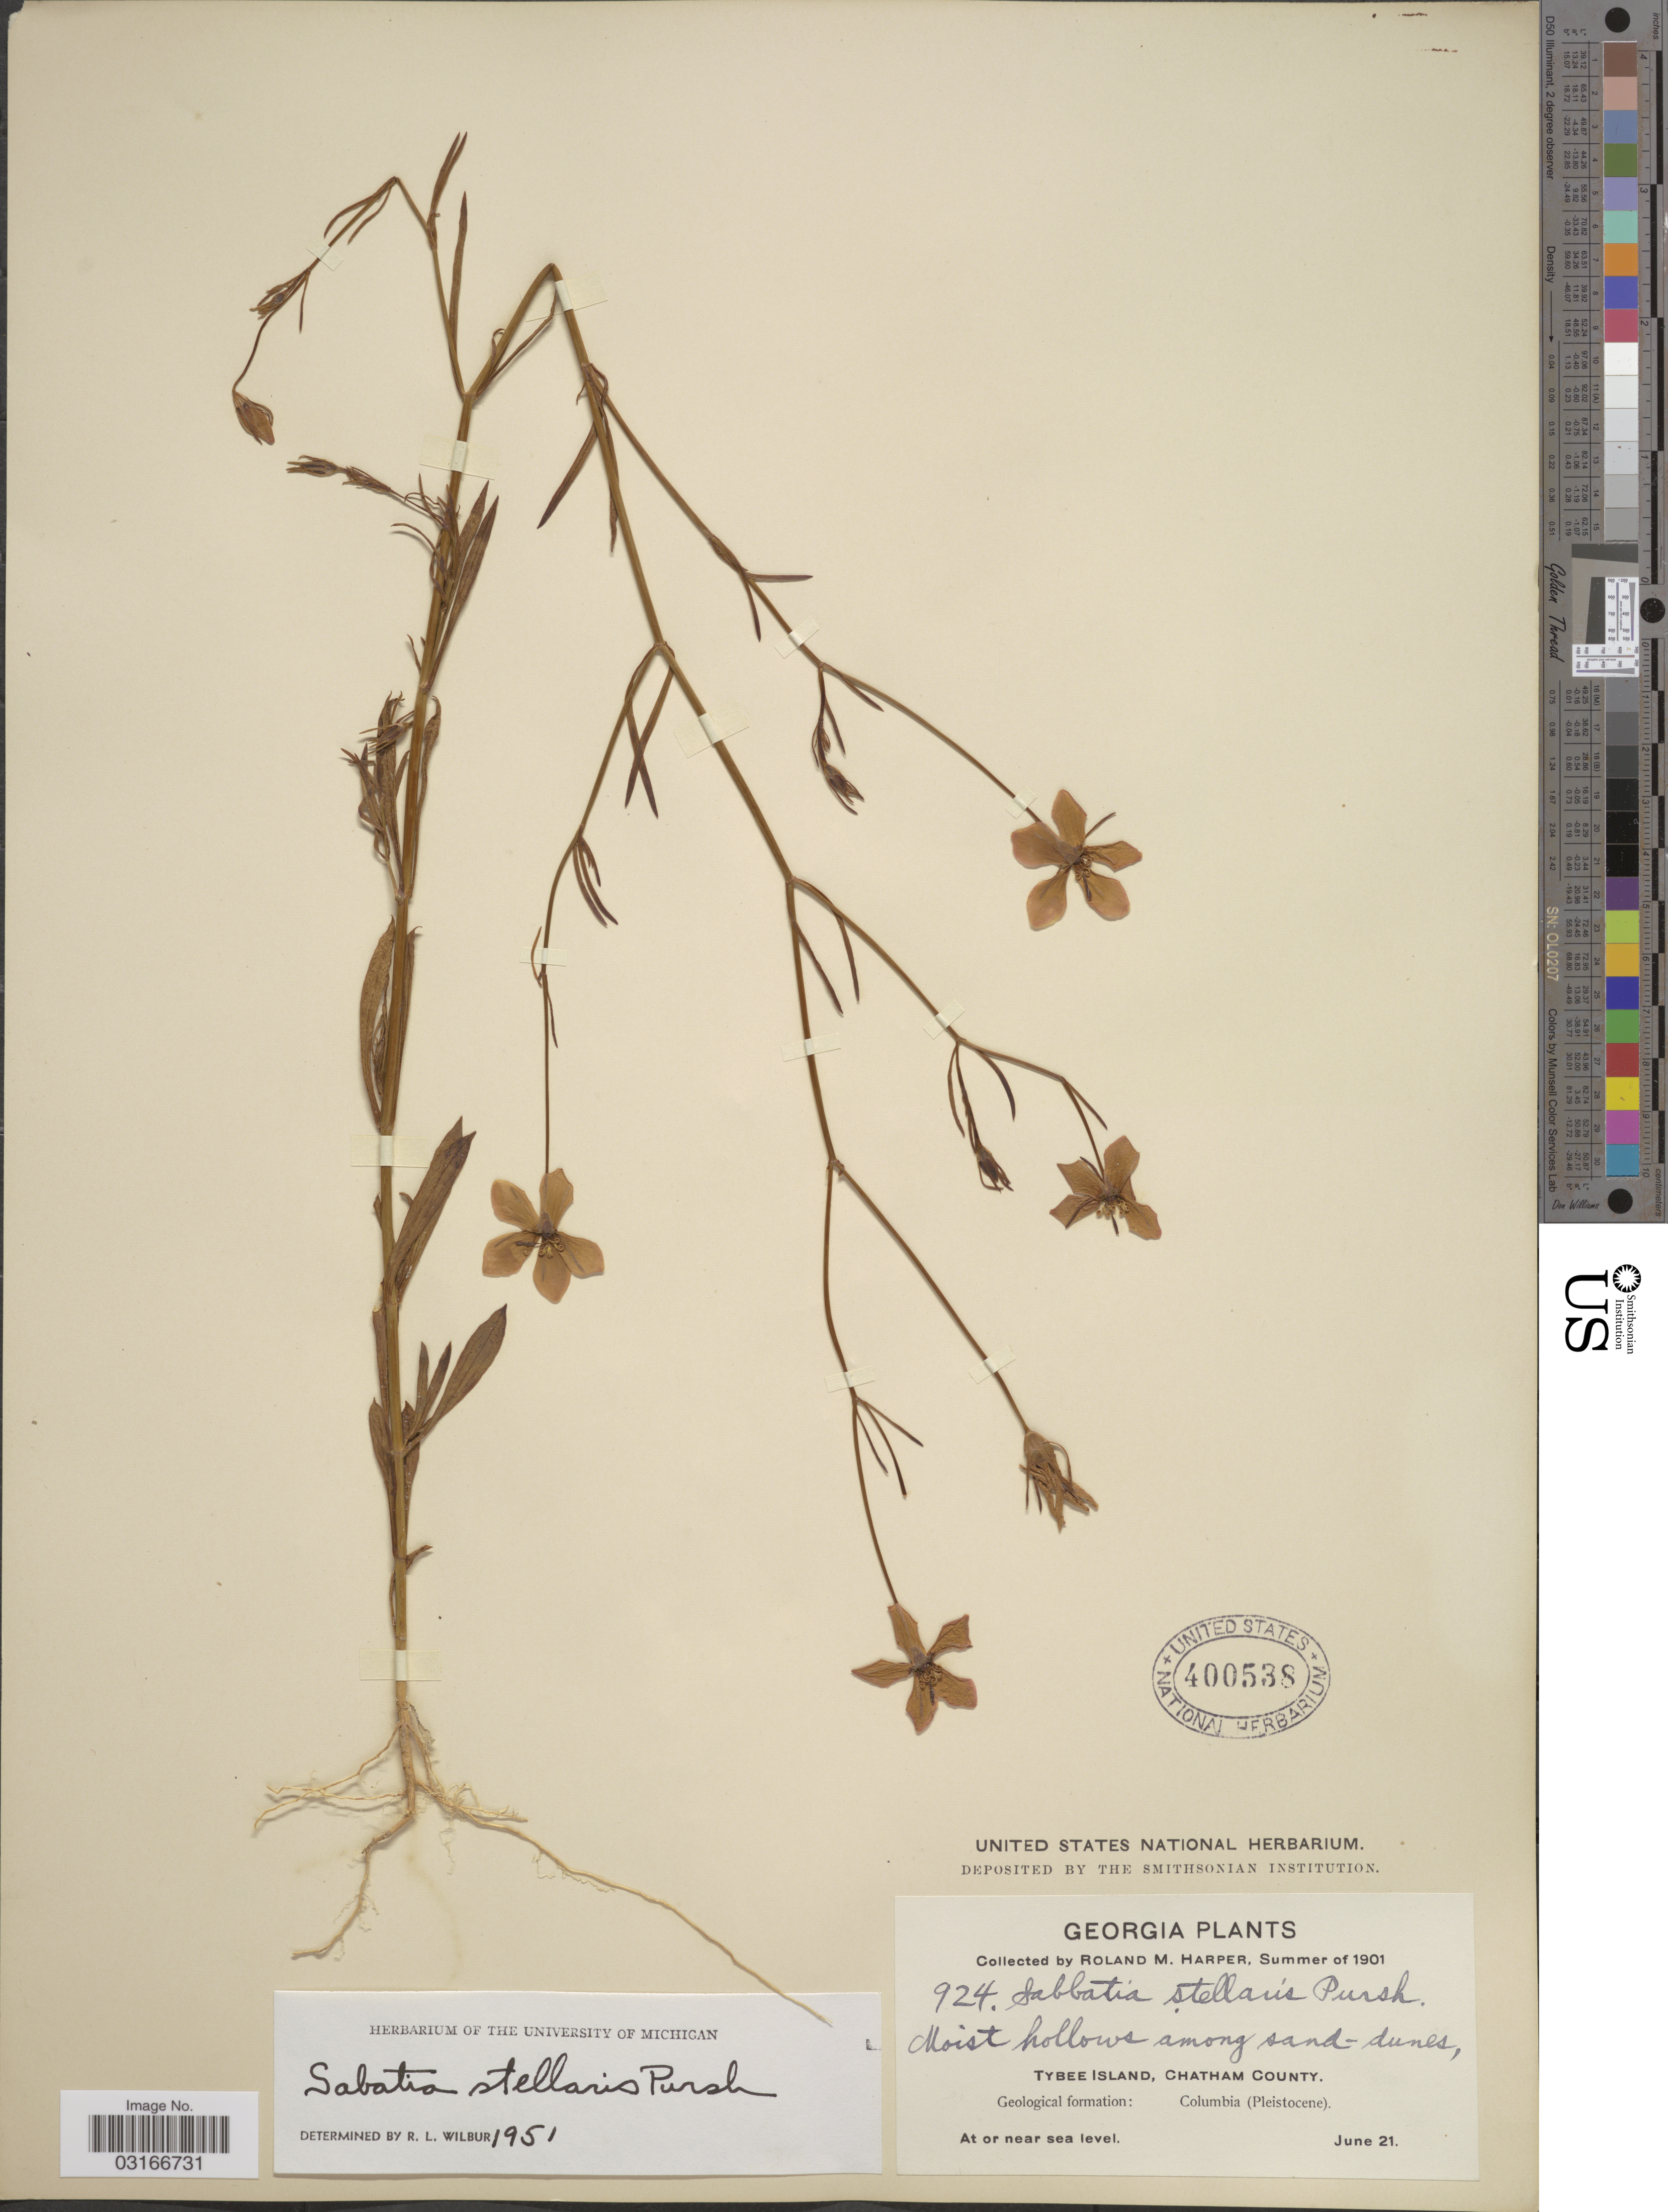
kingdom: Plantae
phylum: Tracheophyta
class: Magnoliopsida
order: Gentianales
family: Gentianaceae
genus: Sabatia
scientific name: Sabatia stellaris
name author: Pursh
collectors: R. M. Harper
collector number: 924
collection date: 1901-06-21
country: United States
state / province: Georgia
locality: Tybee Island, Chatham County.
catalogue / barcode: US 400538